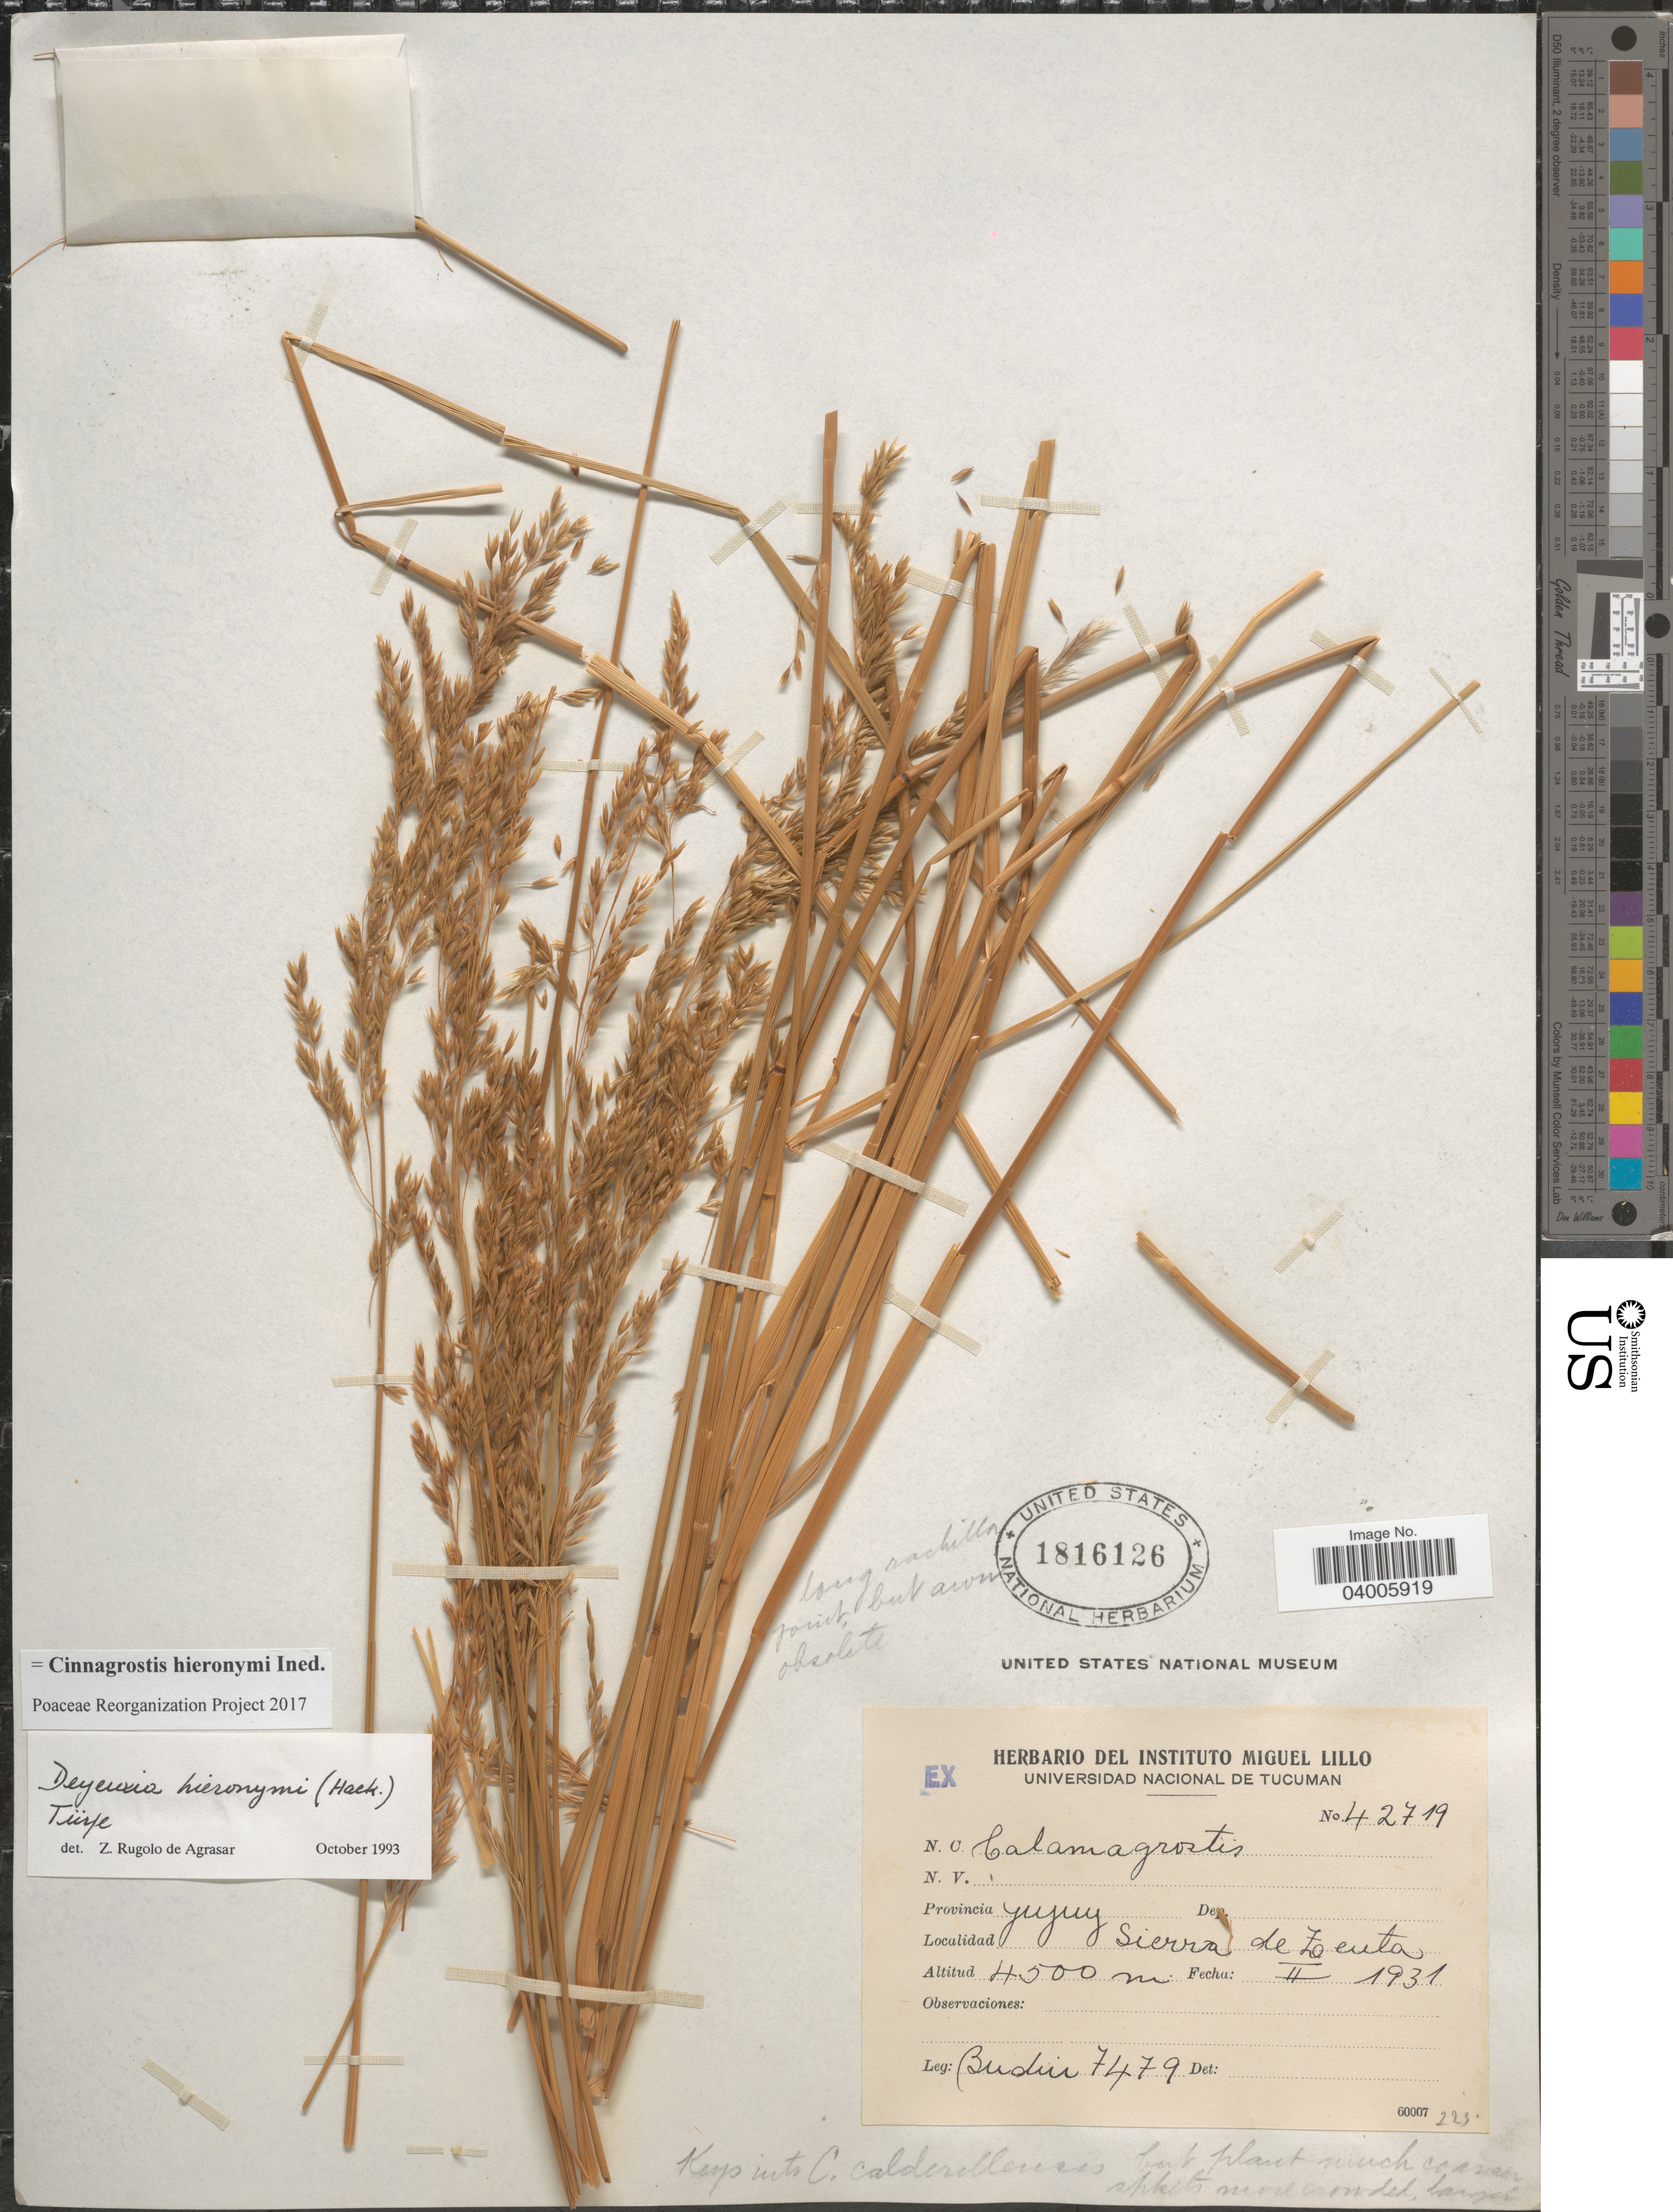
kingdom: Plantae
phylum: Tracheophyta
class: Liliopsida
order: Poales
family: Poaceae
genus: Cinnagrostis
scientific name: Cinnagrostis hieronymi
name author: (Hack.) P.M. Peterson et al.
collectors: Budin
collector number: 7479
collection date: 1931-02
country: Argentina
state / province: Jujuy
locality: Sierra de Zenta.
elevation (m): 4500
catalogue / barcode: US 1816126